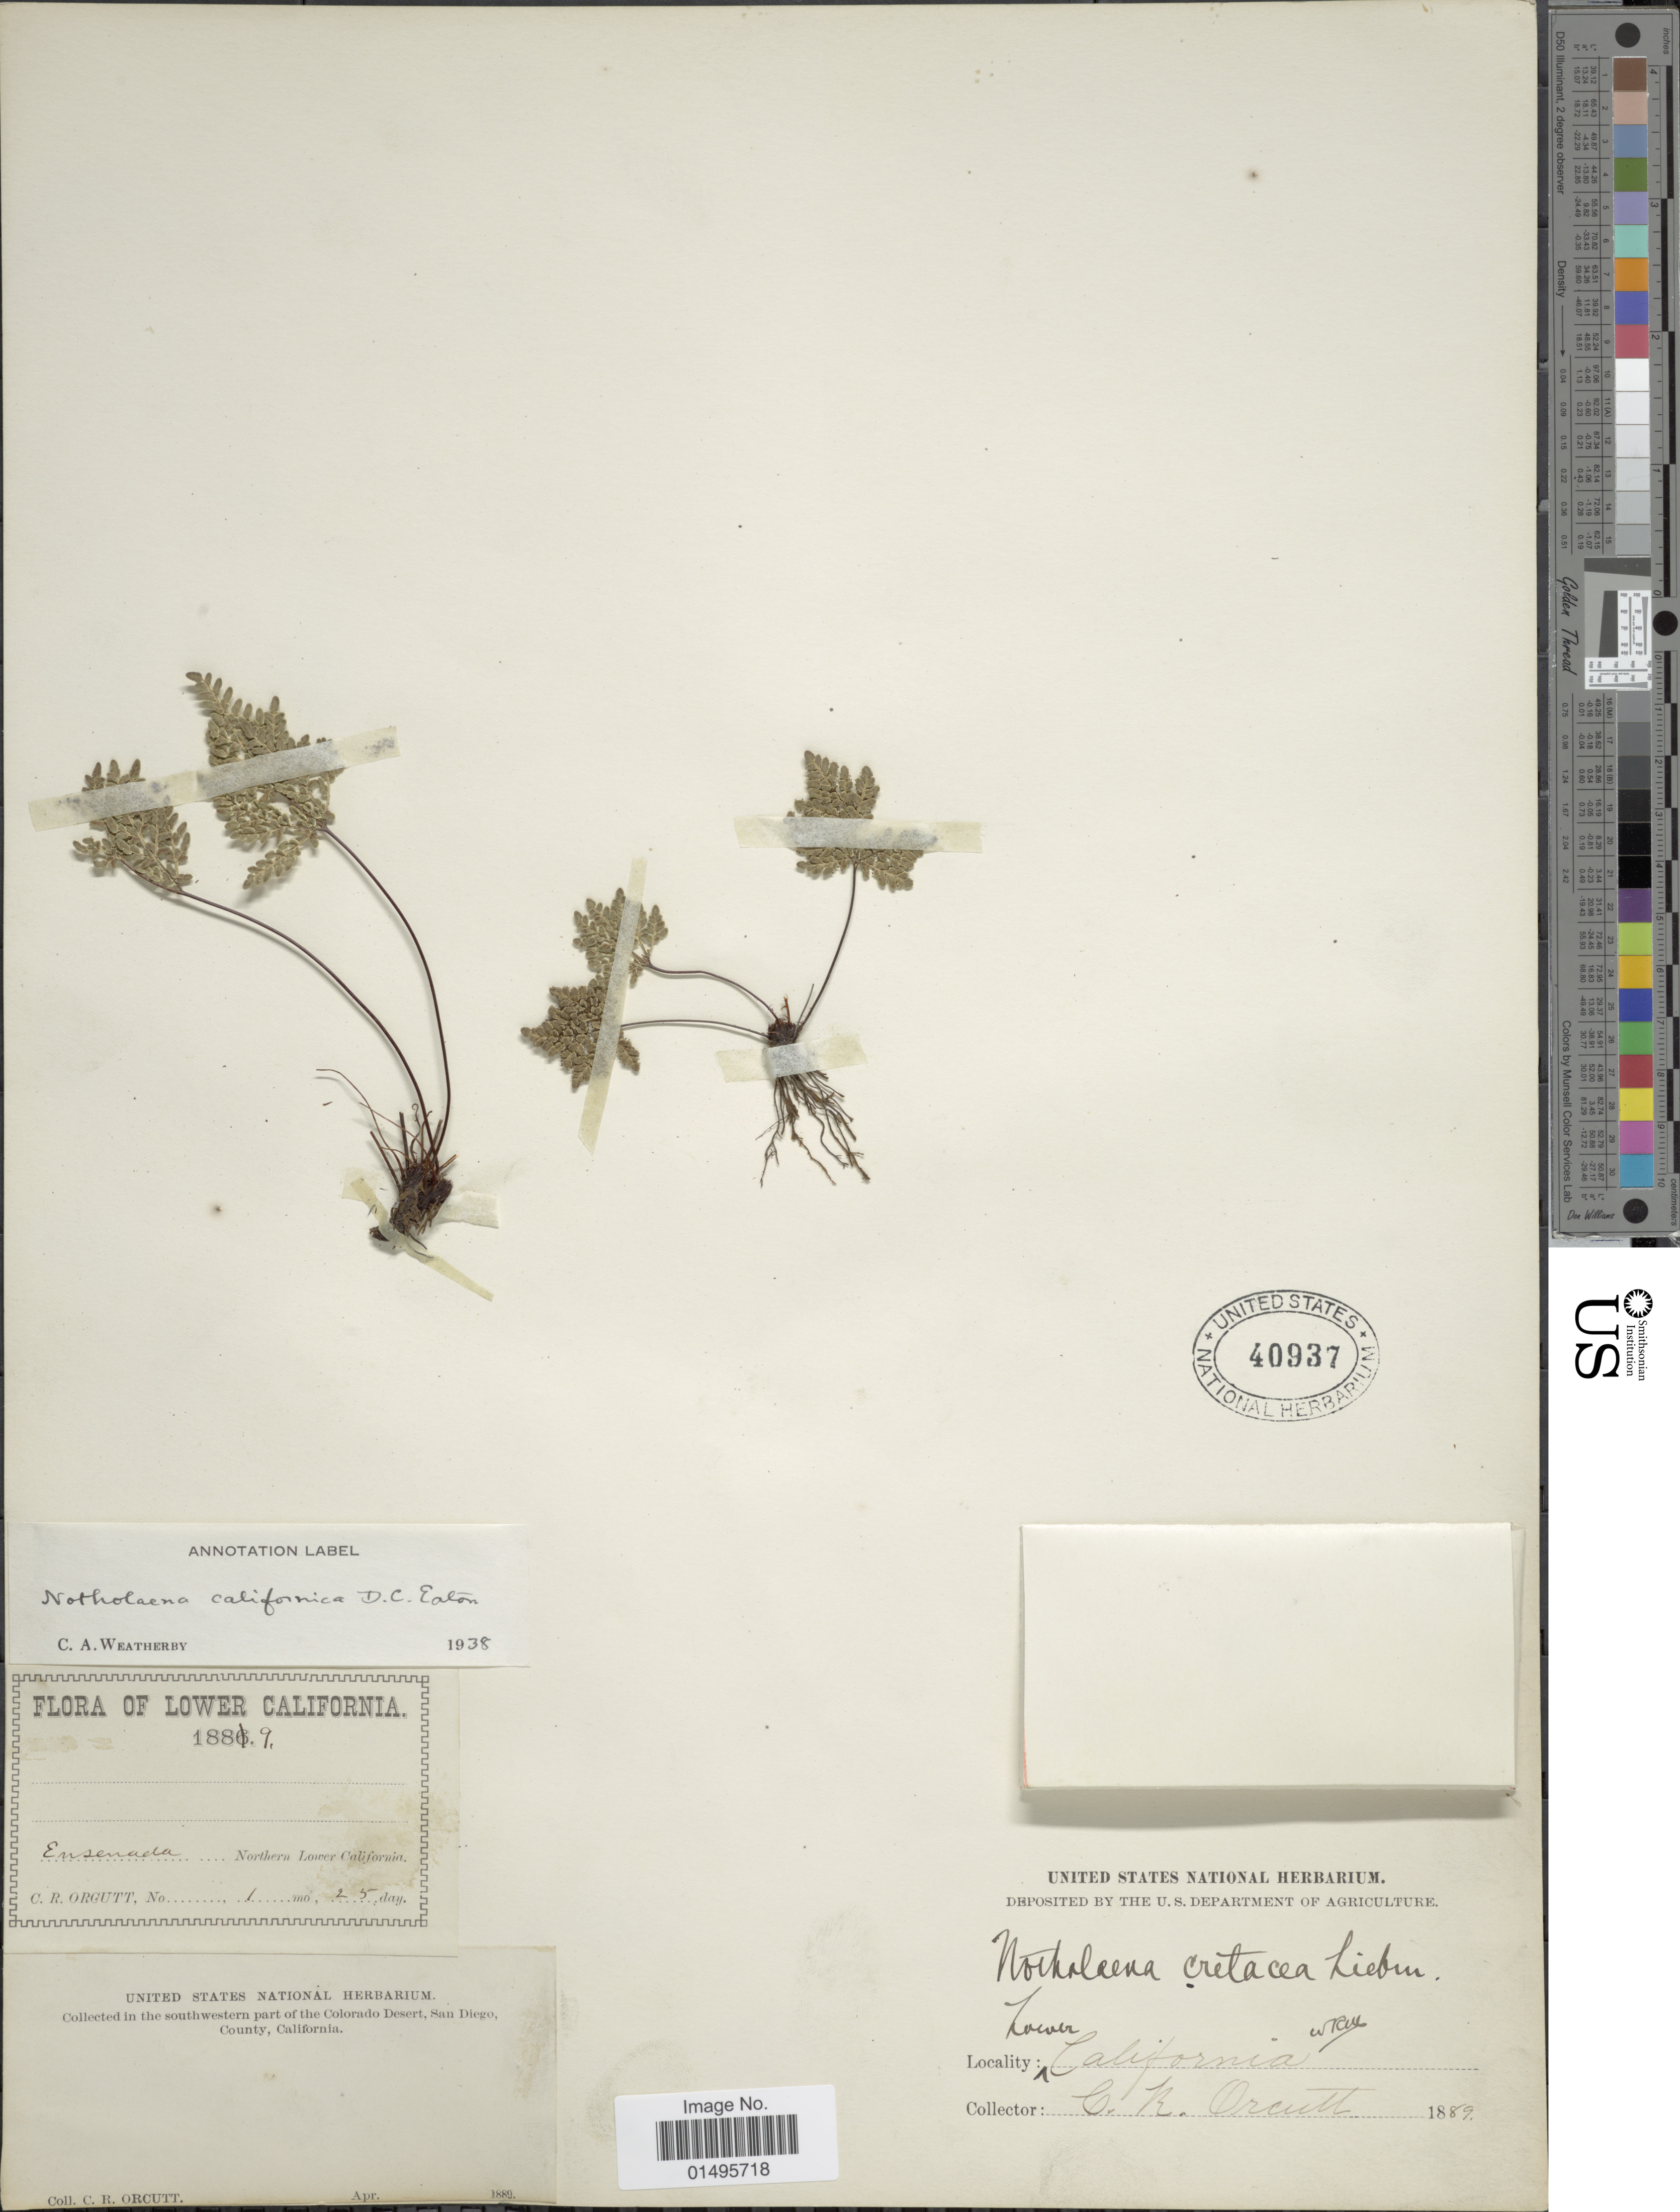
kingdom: Plantae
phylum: Tracheophyta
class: Polypodiopsida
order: Polypodiales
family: Pteridaceae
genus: Notholaena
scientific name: Notholaena californica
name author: D.C. Eaton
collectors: C. R. Orcutt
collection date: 1889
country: Mexico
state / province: Baja California Norte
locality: Lower California, Ensenada, Northern Lower California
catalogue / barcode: US 40937